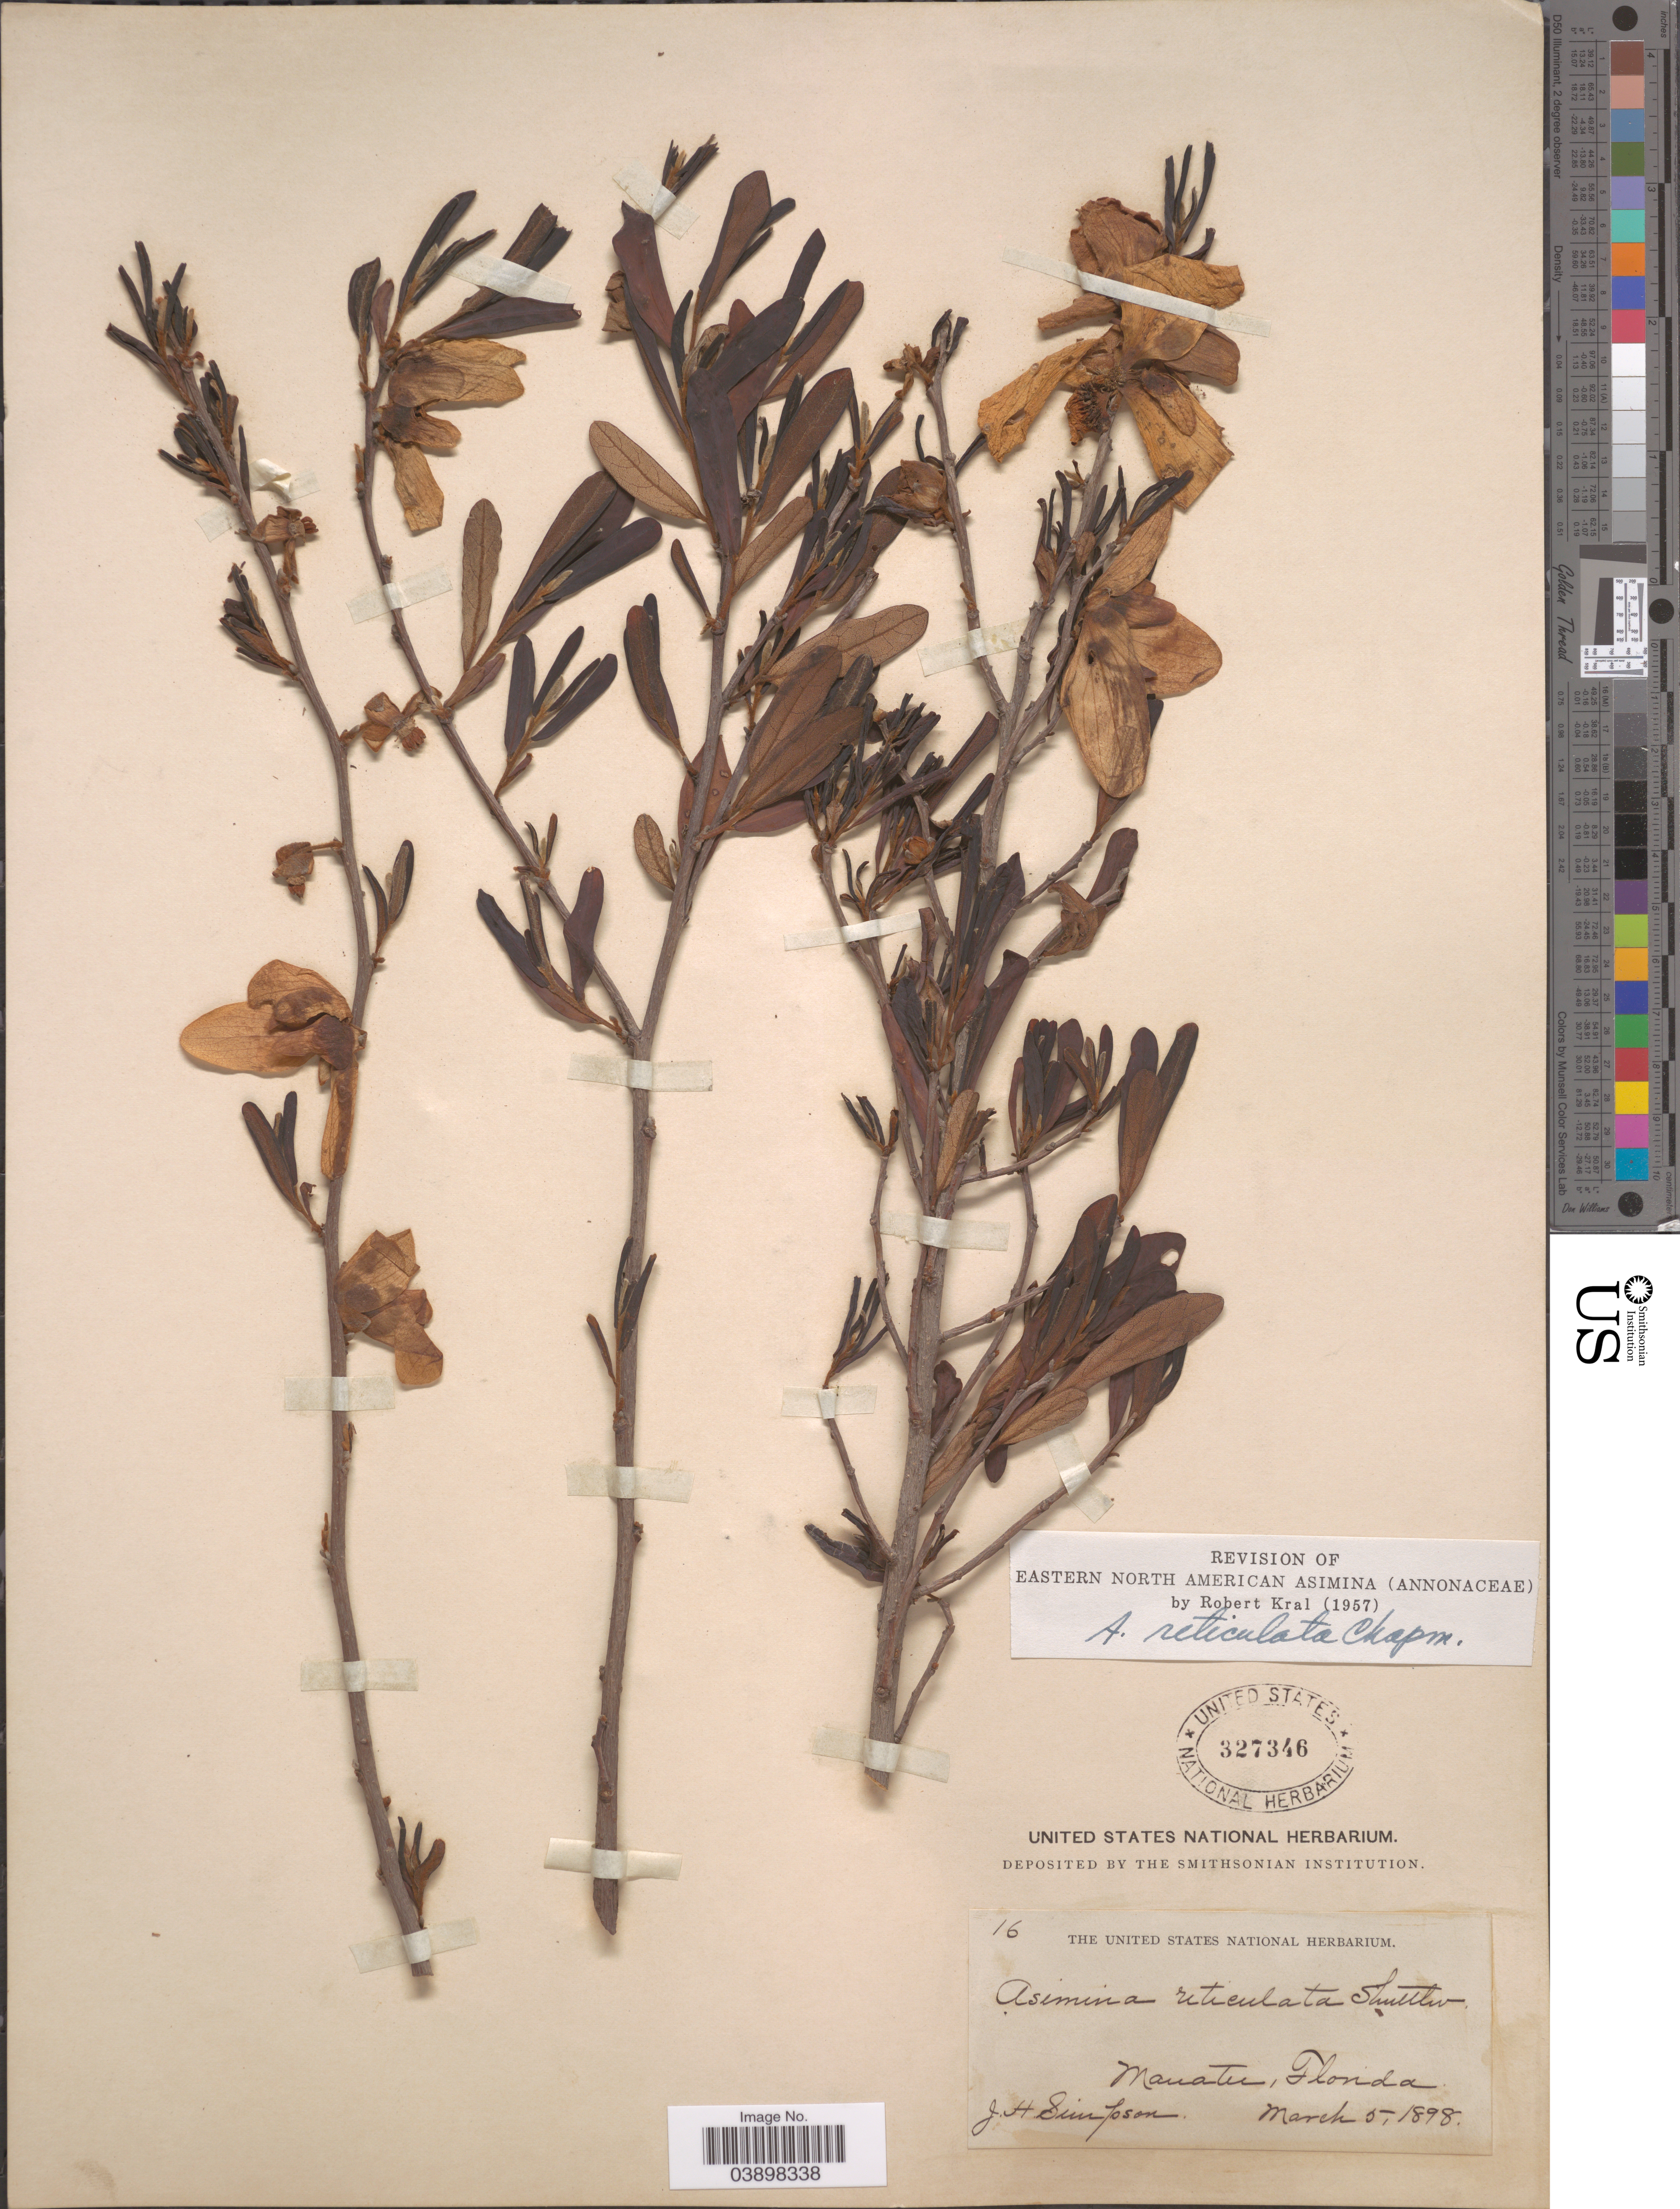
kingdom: Plantae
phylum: Tracheophyta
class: Magnoliopsida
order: Magnoliales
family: Annonaceae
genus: Asimina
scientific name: Asimina reticulata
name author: (Shuttlew.) Chapm.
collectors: J. H. Simpson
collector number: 16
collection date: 1898-03-05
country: United States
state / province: Florida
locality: Manatee.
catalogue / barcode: US 327346